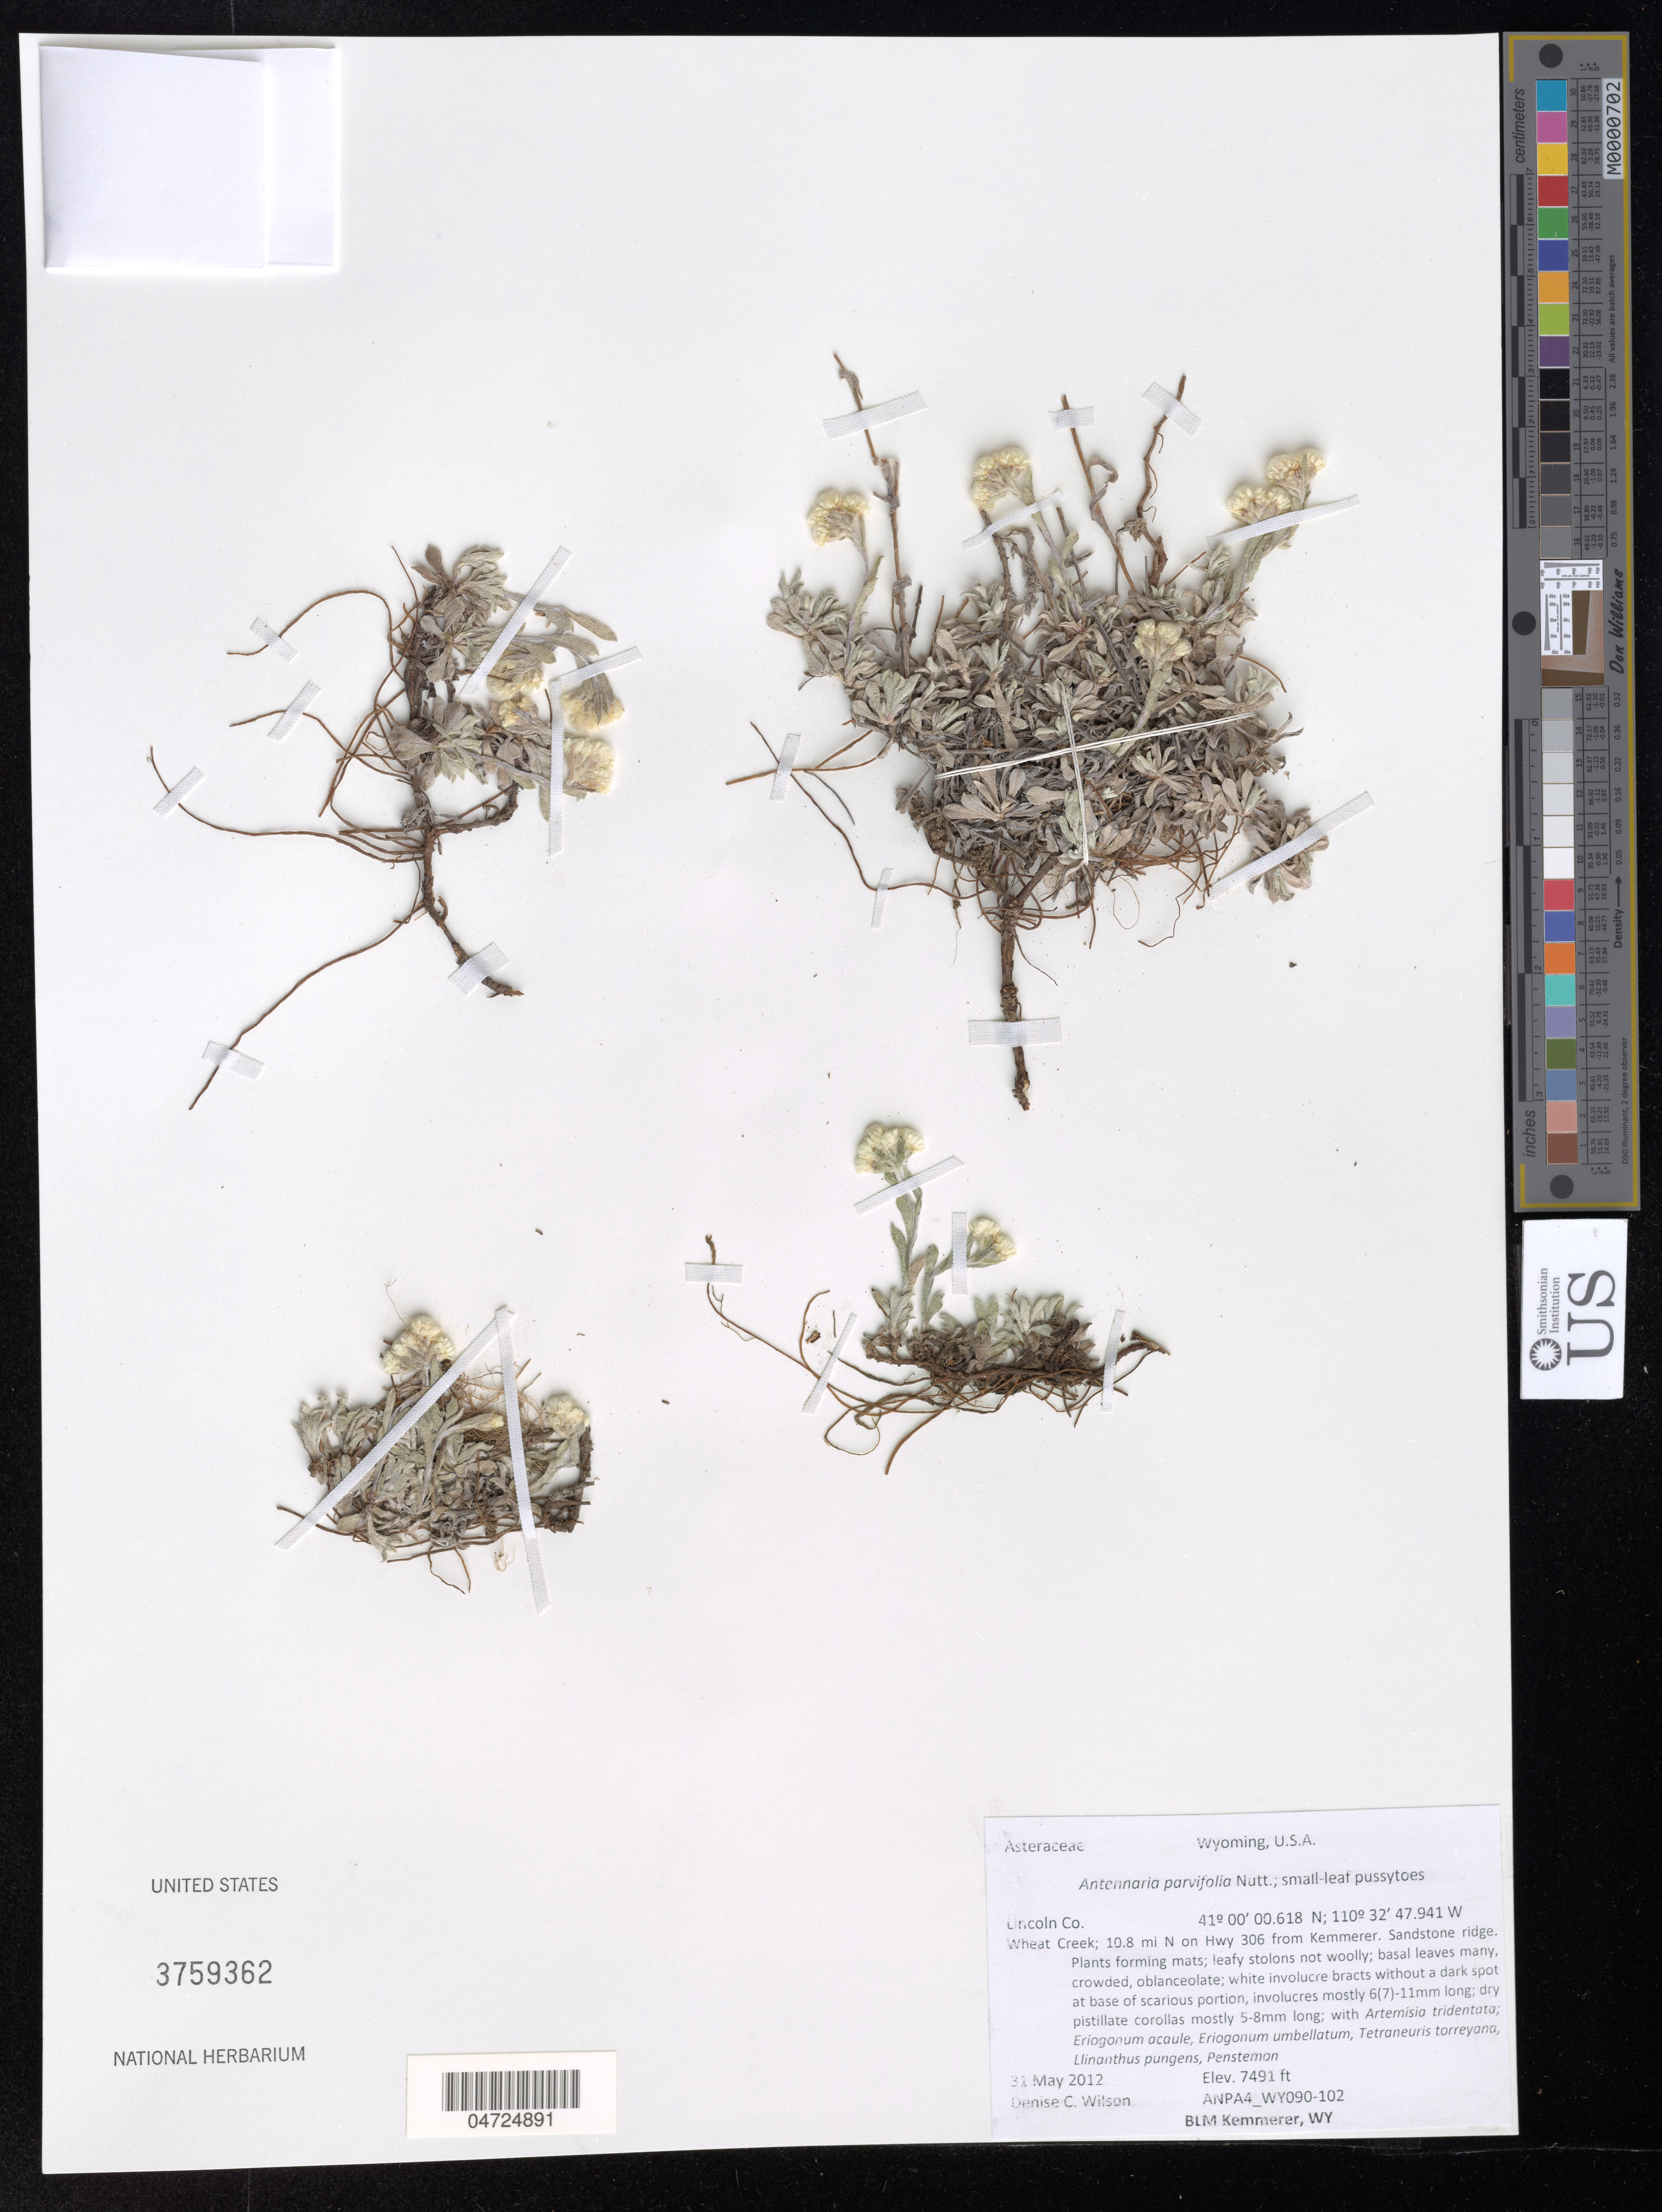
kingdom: Plantae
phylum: Tracheophyta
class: Magnoliopsida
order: Asterales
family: Asteraceae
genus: Antennaria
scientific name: Antennaria parvifolia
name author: Nutt.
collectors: D. Wilson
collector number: ANPA4_WY090-102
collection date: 2012-05-31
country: United States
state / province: Wyoming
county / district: Lincoln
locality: Lincoln Co. Wheat Creek; 10.8 mi N on Hwy 306 from Kemmerer.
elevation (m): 2283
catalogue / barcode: US 3759362